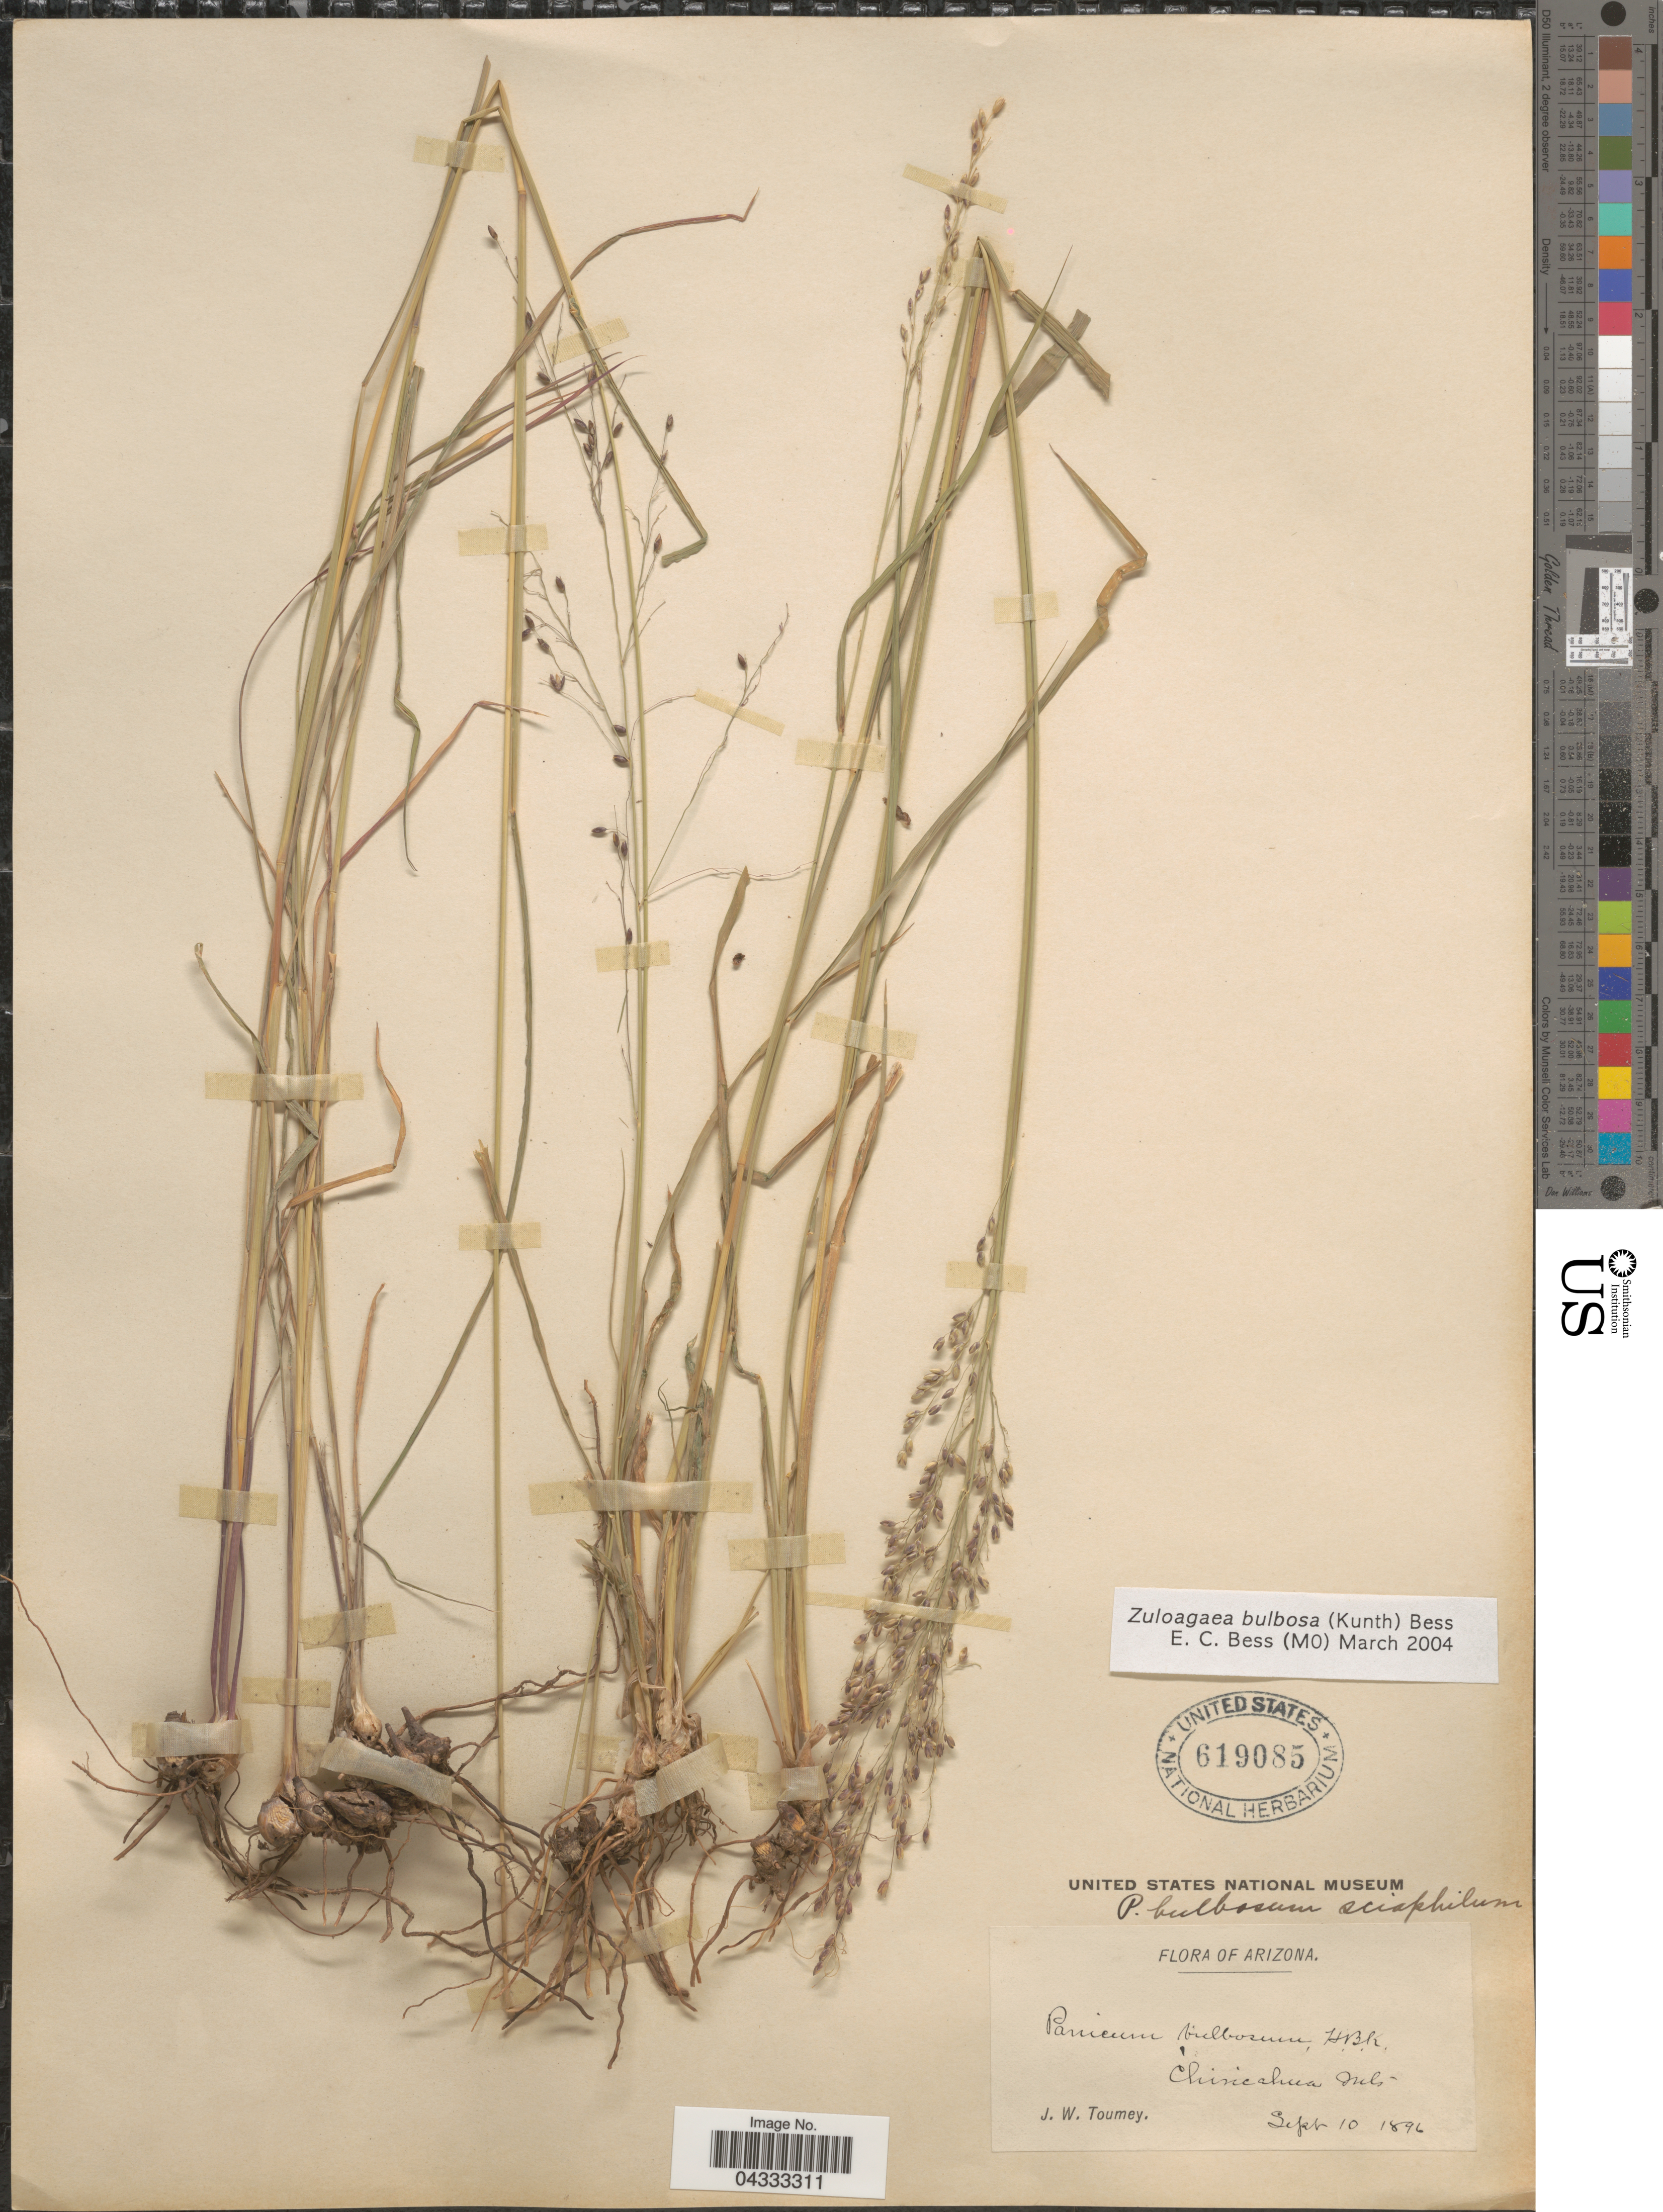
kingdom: Plantae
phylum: Tracheophyta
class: Liliopsida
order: Poales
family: Poaceae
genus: Zuloagaea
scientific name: Zuloagaea bulbosa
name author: (Kunth) E. Bess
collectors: J. W. Toumey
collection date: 1896-09-10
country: United States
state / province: Arizona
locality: Chiricahua Mts.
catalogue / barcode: US 619085